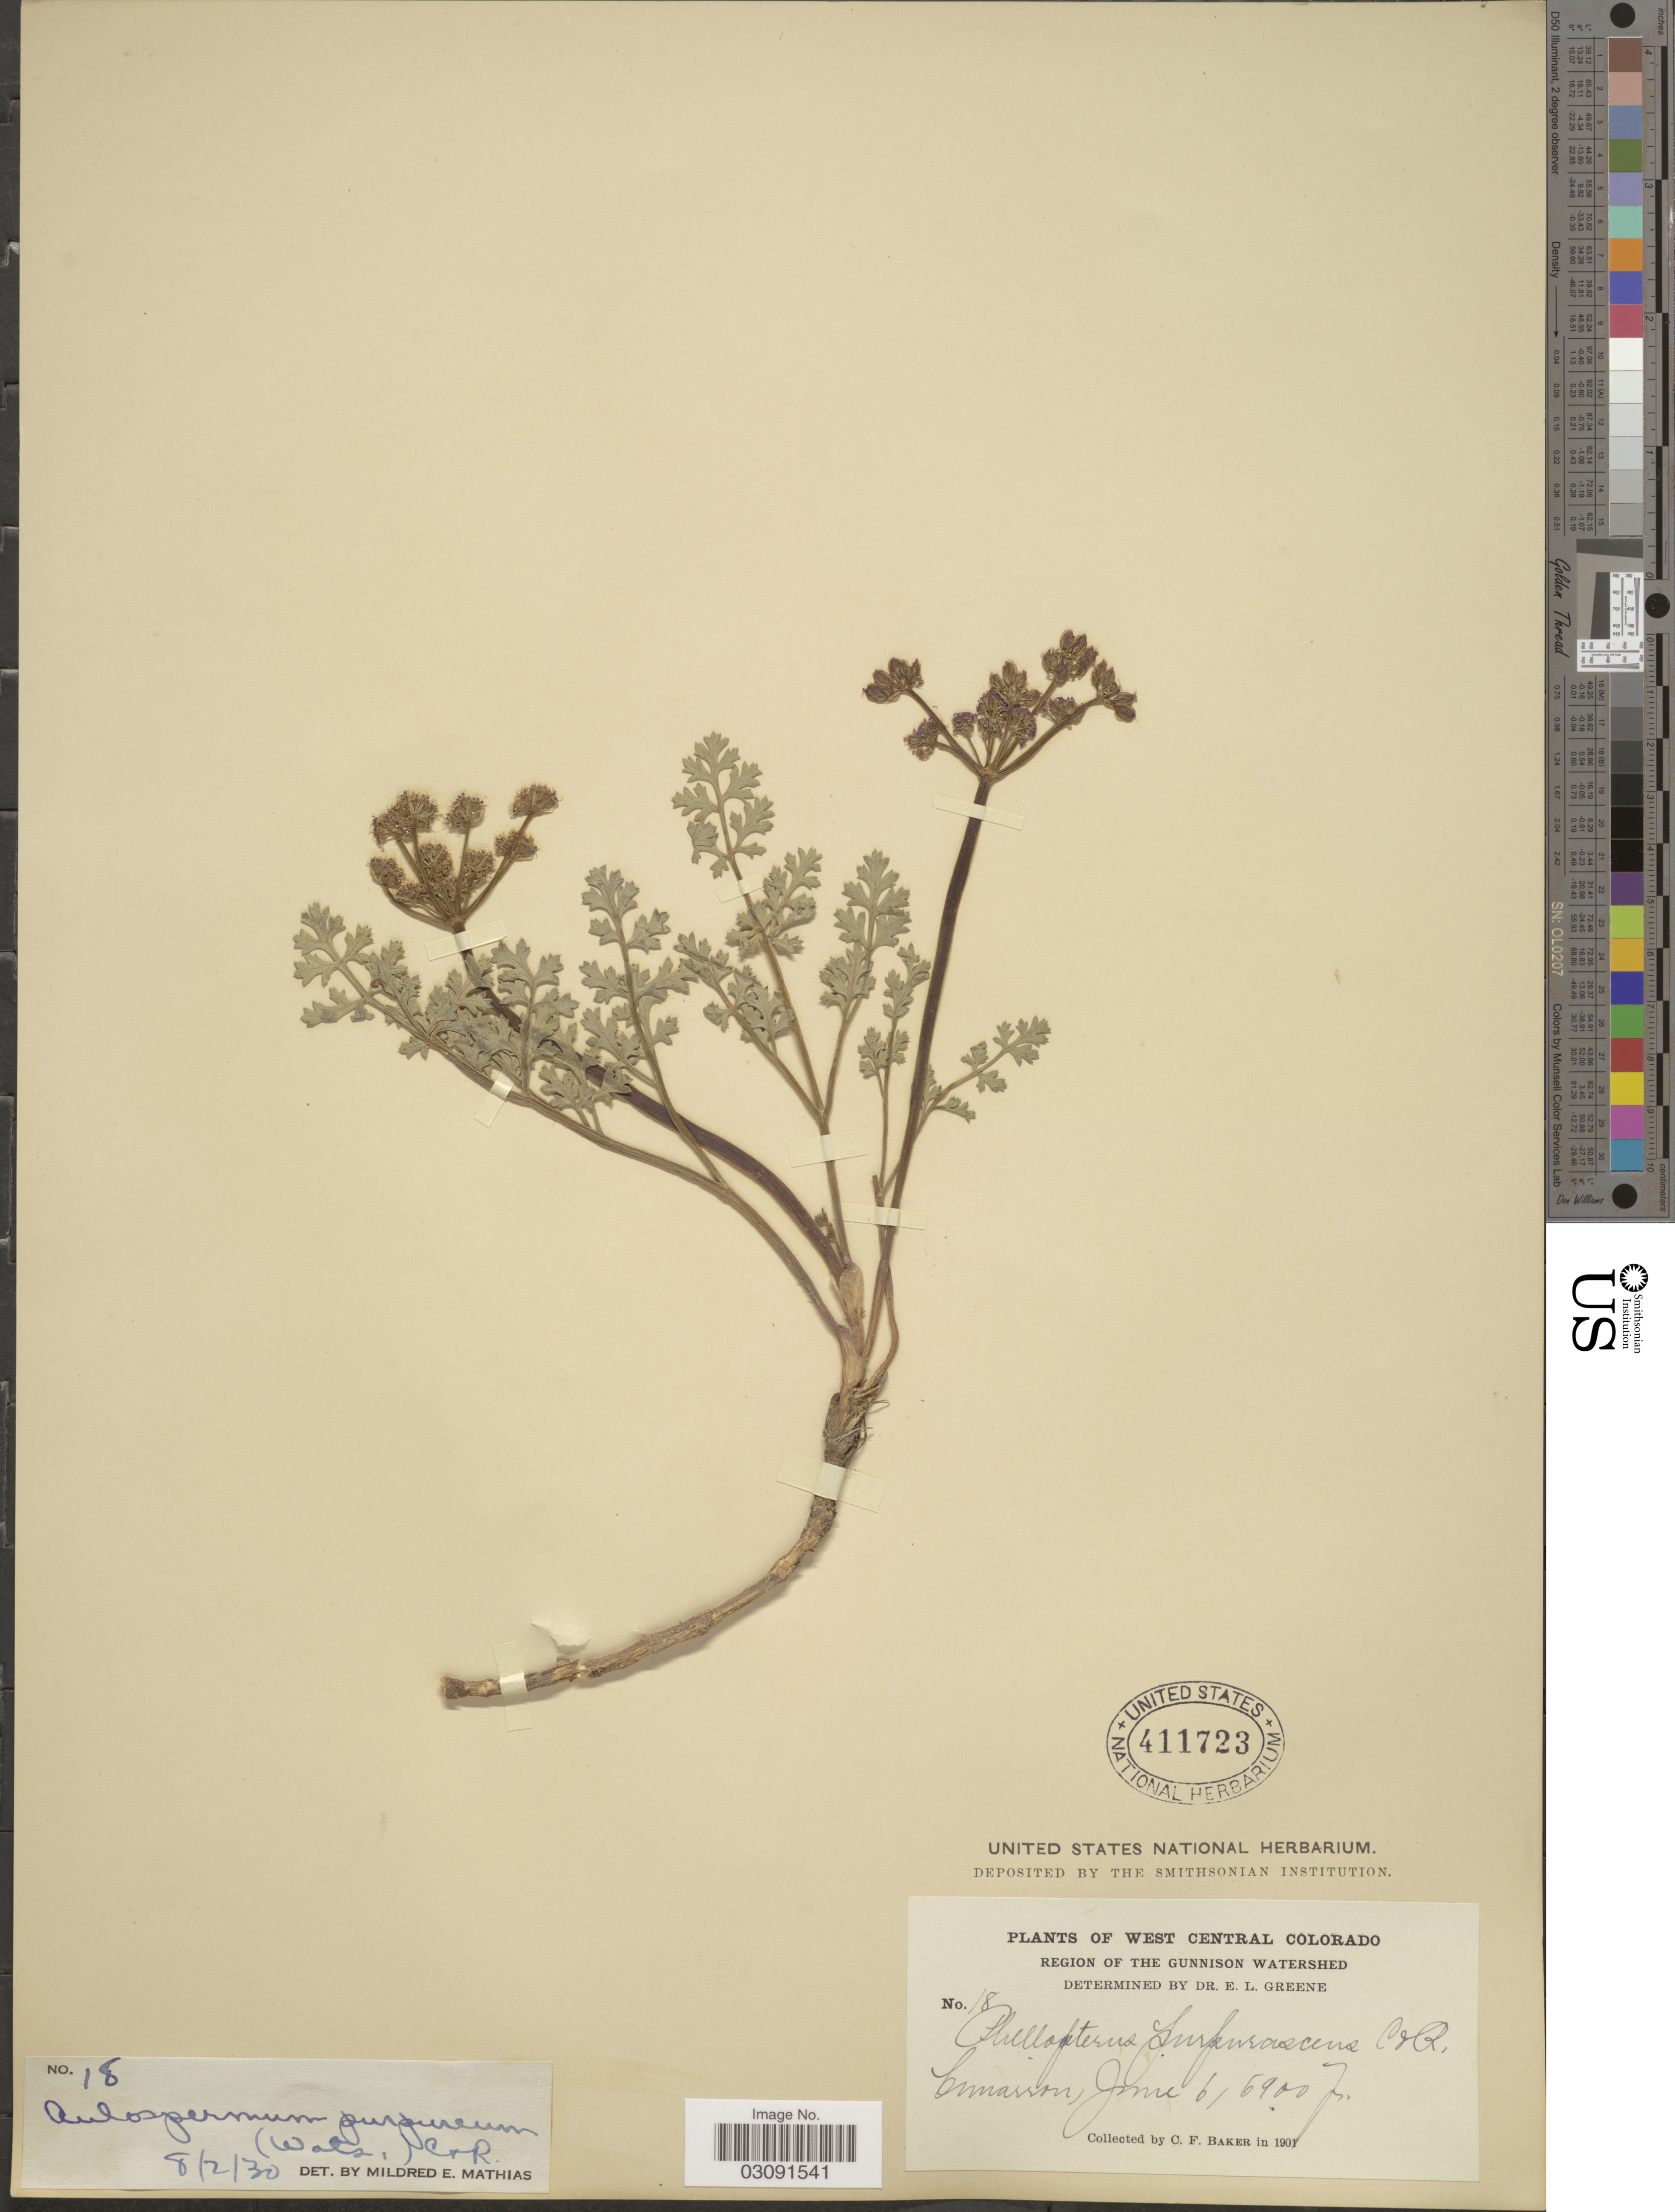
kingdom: Plantae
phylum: Tracheophyta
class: Magnoliopsida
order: Apiales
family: Apiaceae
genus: Cymopterus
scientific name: Cymopterus purpureus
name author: S. Watson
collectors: C. F. Baker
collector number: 18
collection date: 1901-06-06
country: United States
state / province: Colorado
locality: West Central Colorado, Region of The Gunnison Watershed, Cimarron.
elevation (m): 2103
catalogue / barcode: US 411723